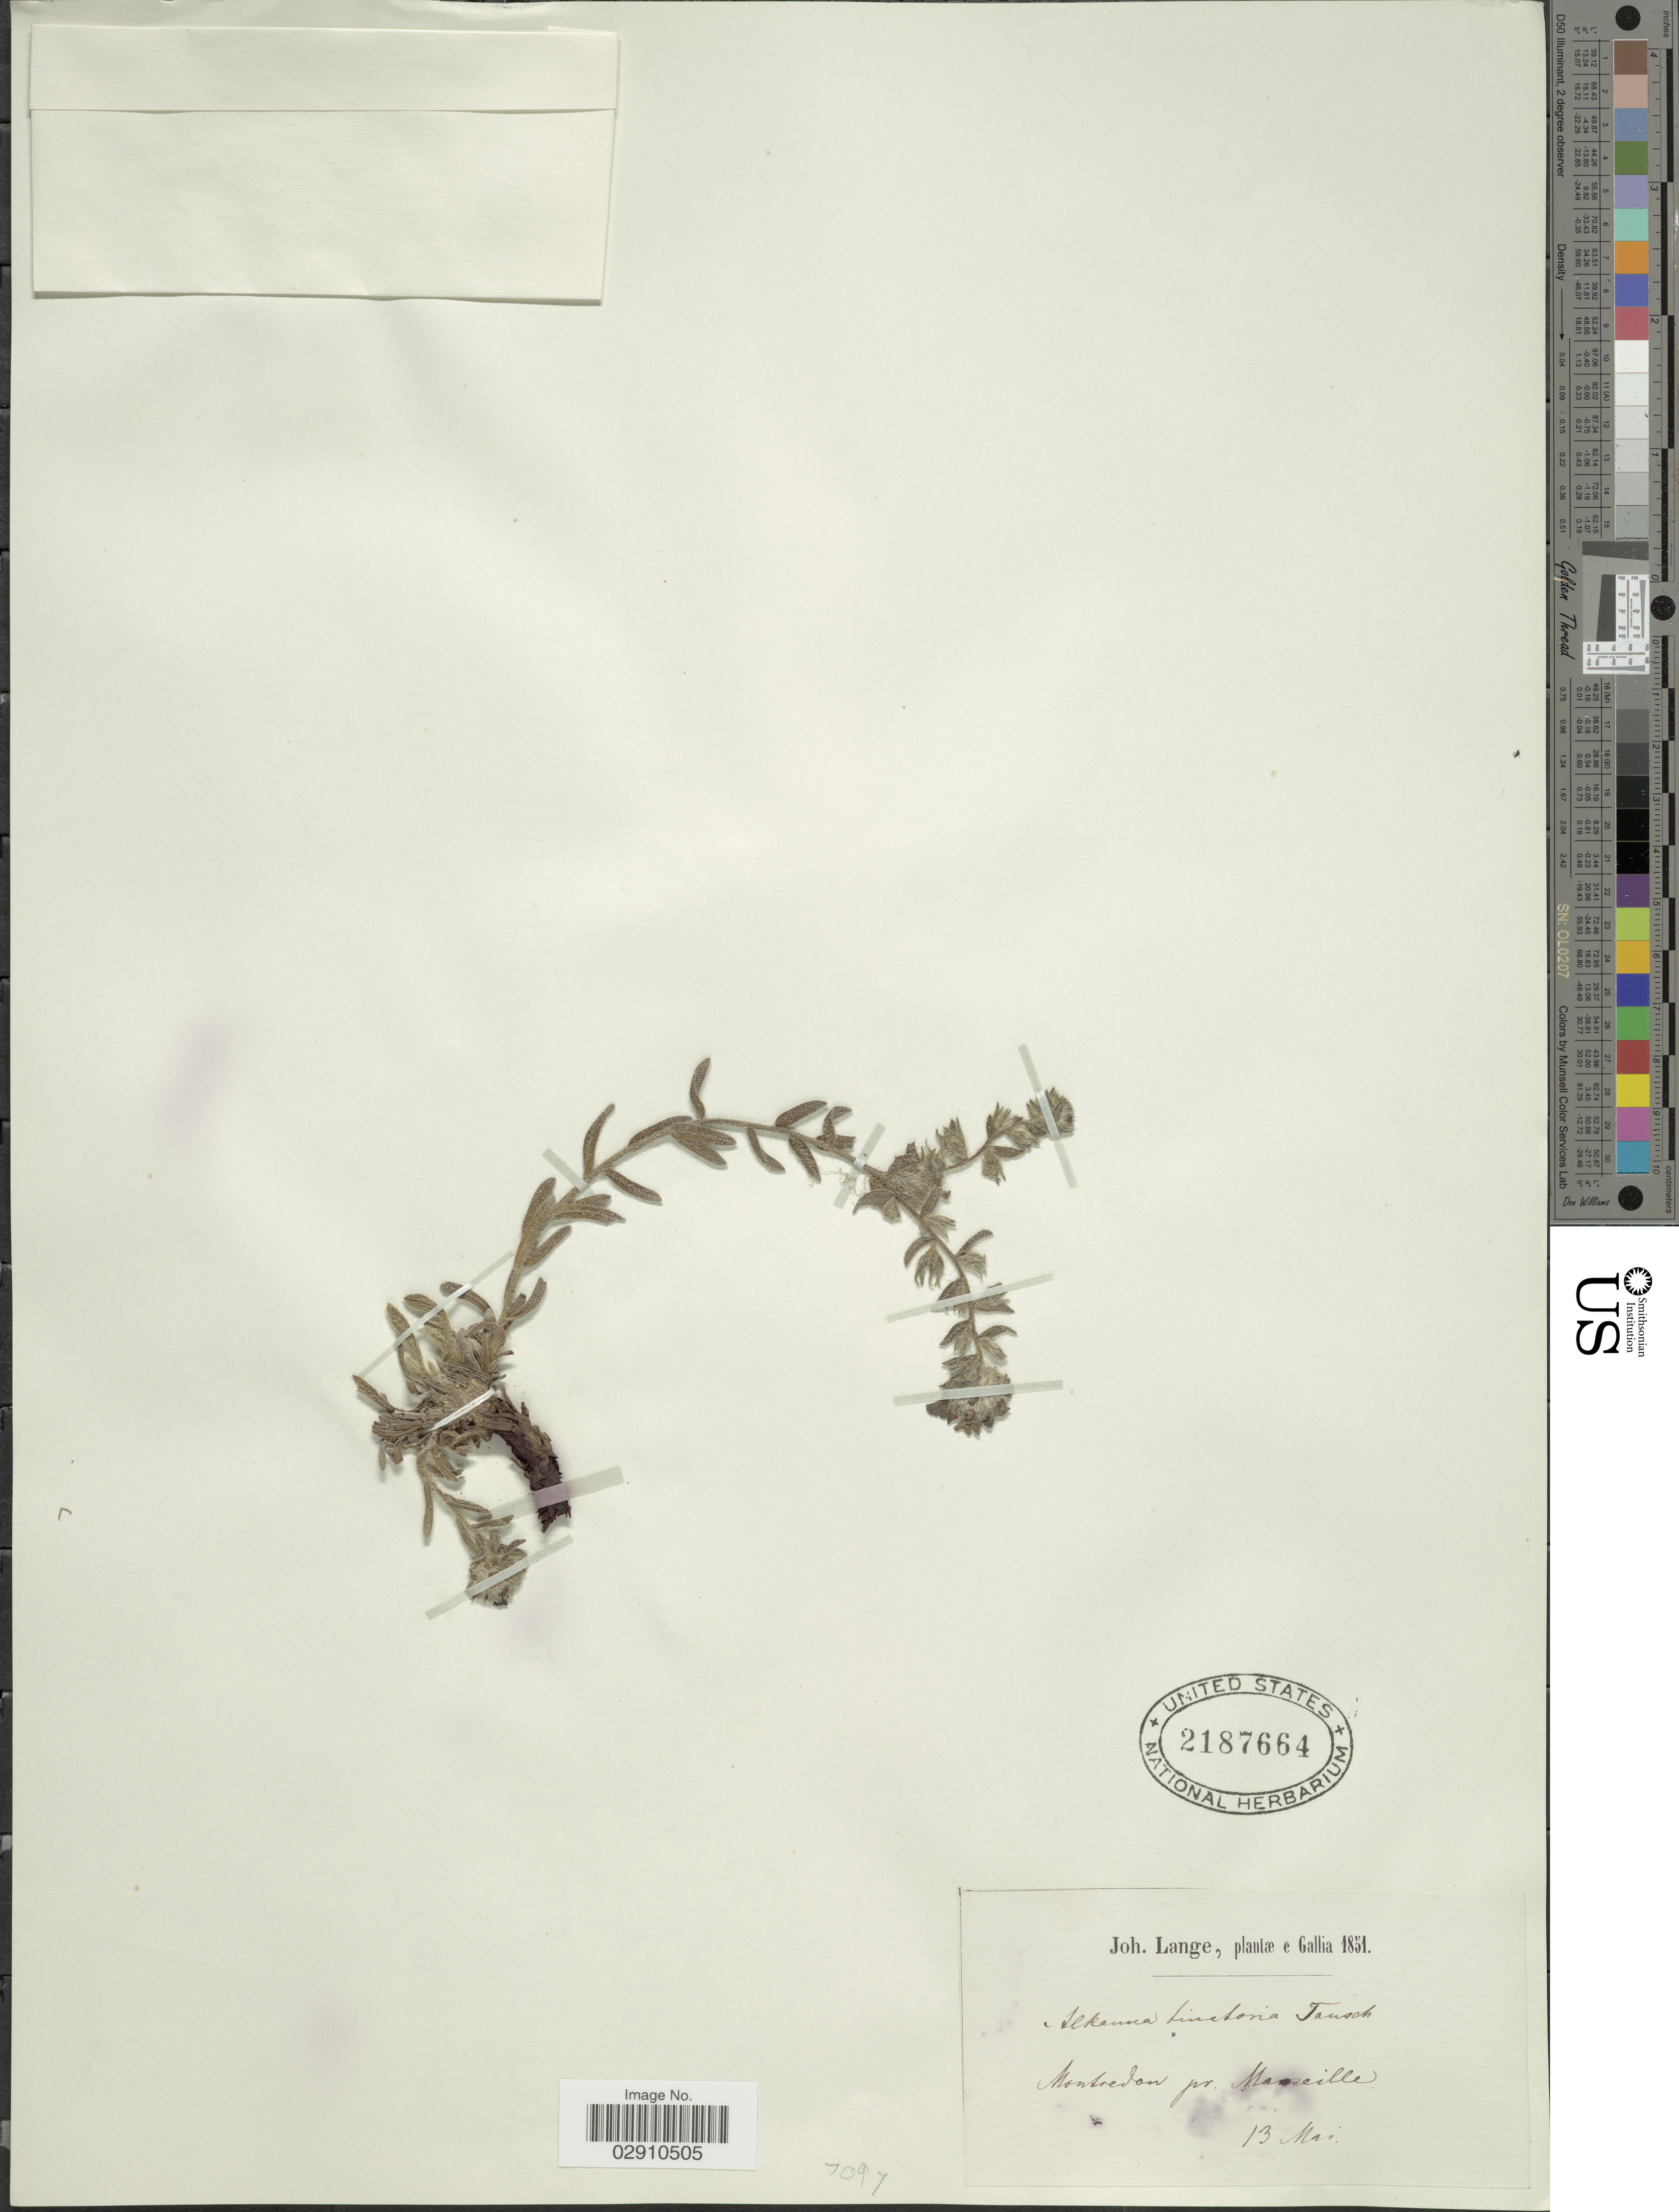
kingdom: Plantae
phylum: Tracheophyta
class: Magnoliopsida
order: Boraginales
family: Boraginaceae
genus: Alkanna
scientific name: Alkanna tinctoria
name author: (L.) Tausch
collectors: J. M. C. Lange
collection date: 1851-05-13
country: France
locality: Gallia. Montredan pr. Marseille.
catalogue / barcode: US 2187664